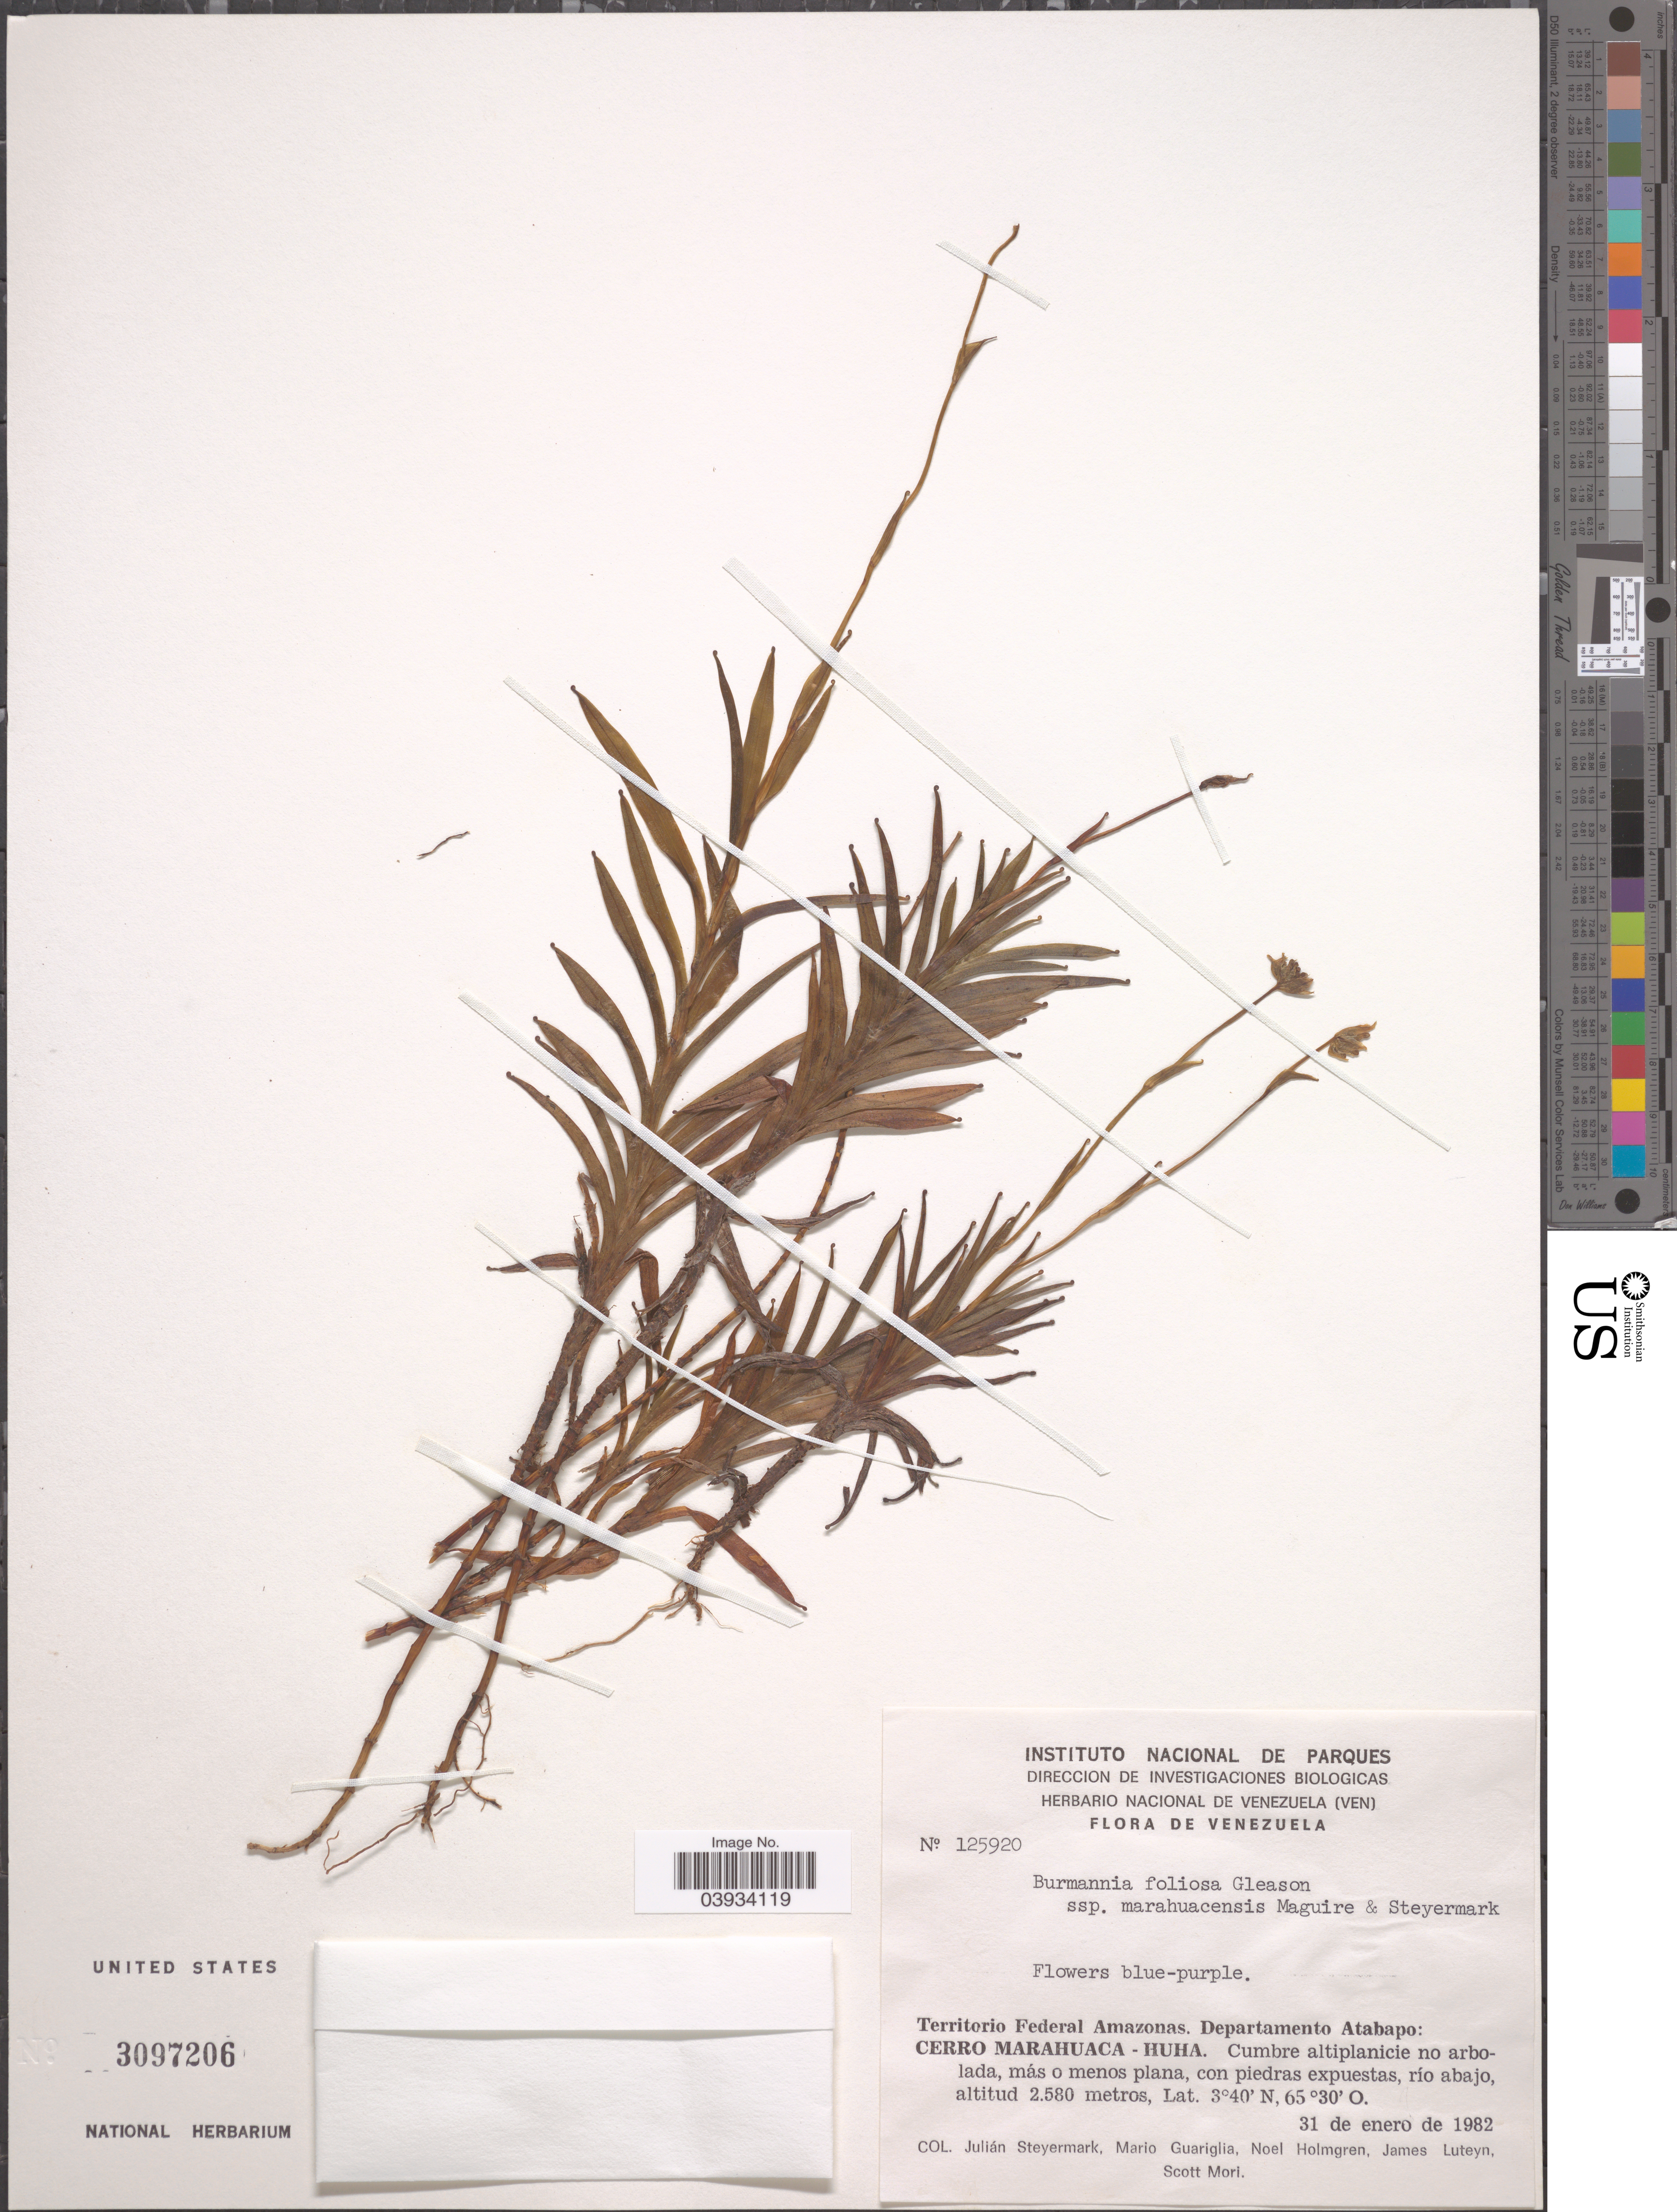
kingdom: Plantae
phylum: Tracheophyta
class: Liliopsida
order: Dioscoreales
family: Burmanniaceae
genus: Burmannia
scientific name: Burmannia foliosa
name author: Gleason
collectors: J. Steyermark, M. Guariglia, N. H. Holmgren, J. L. Luteyn & S. Mori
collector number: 125920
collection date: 1982-01-31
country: Venezuela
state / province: Amazonas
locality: Territorio Federal Amazonas. Departamento Atabapo: Cerro Marahuaca - Huha.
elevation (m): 2580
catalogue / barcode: US 3097206